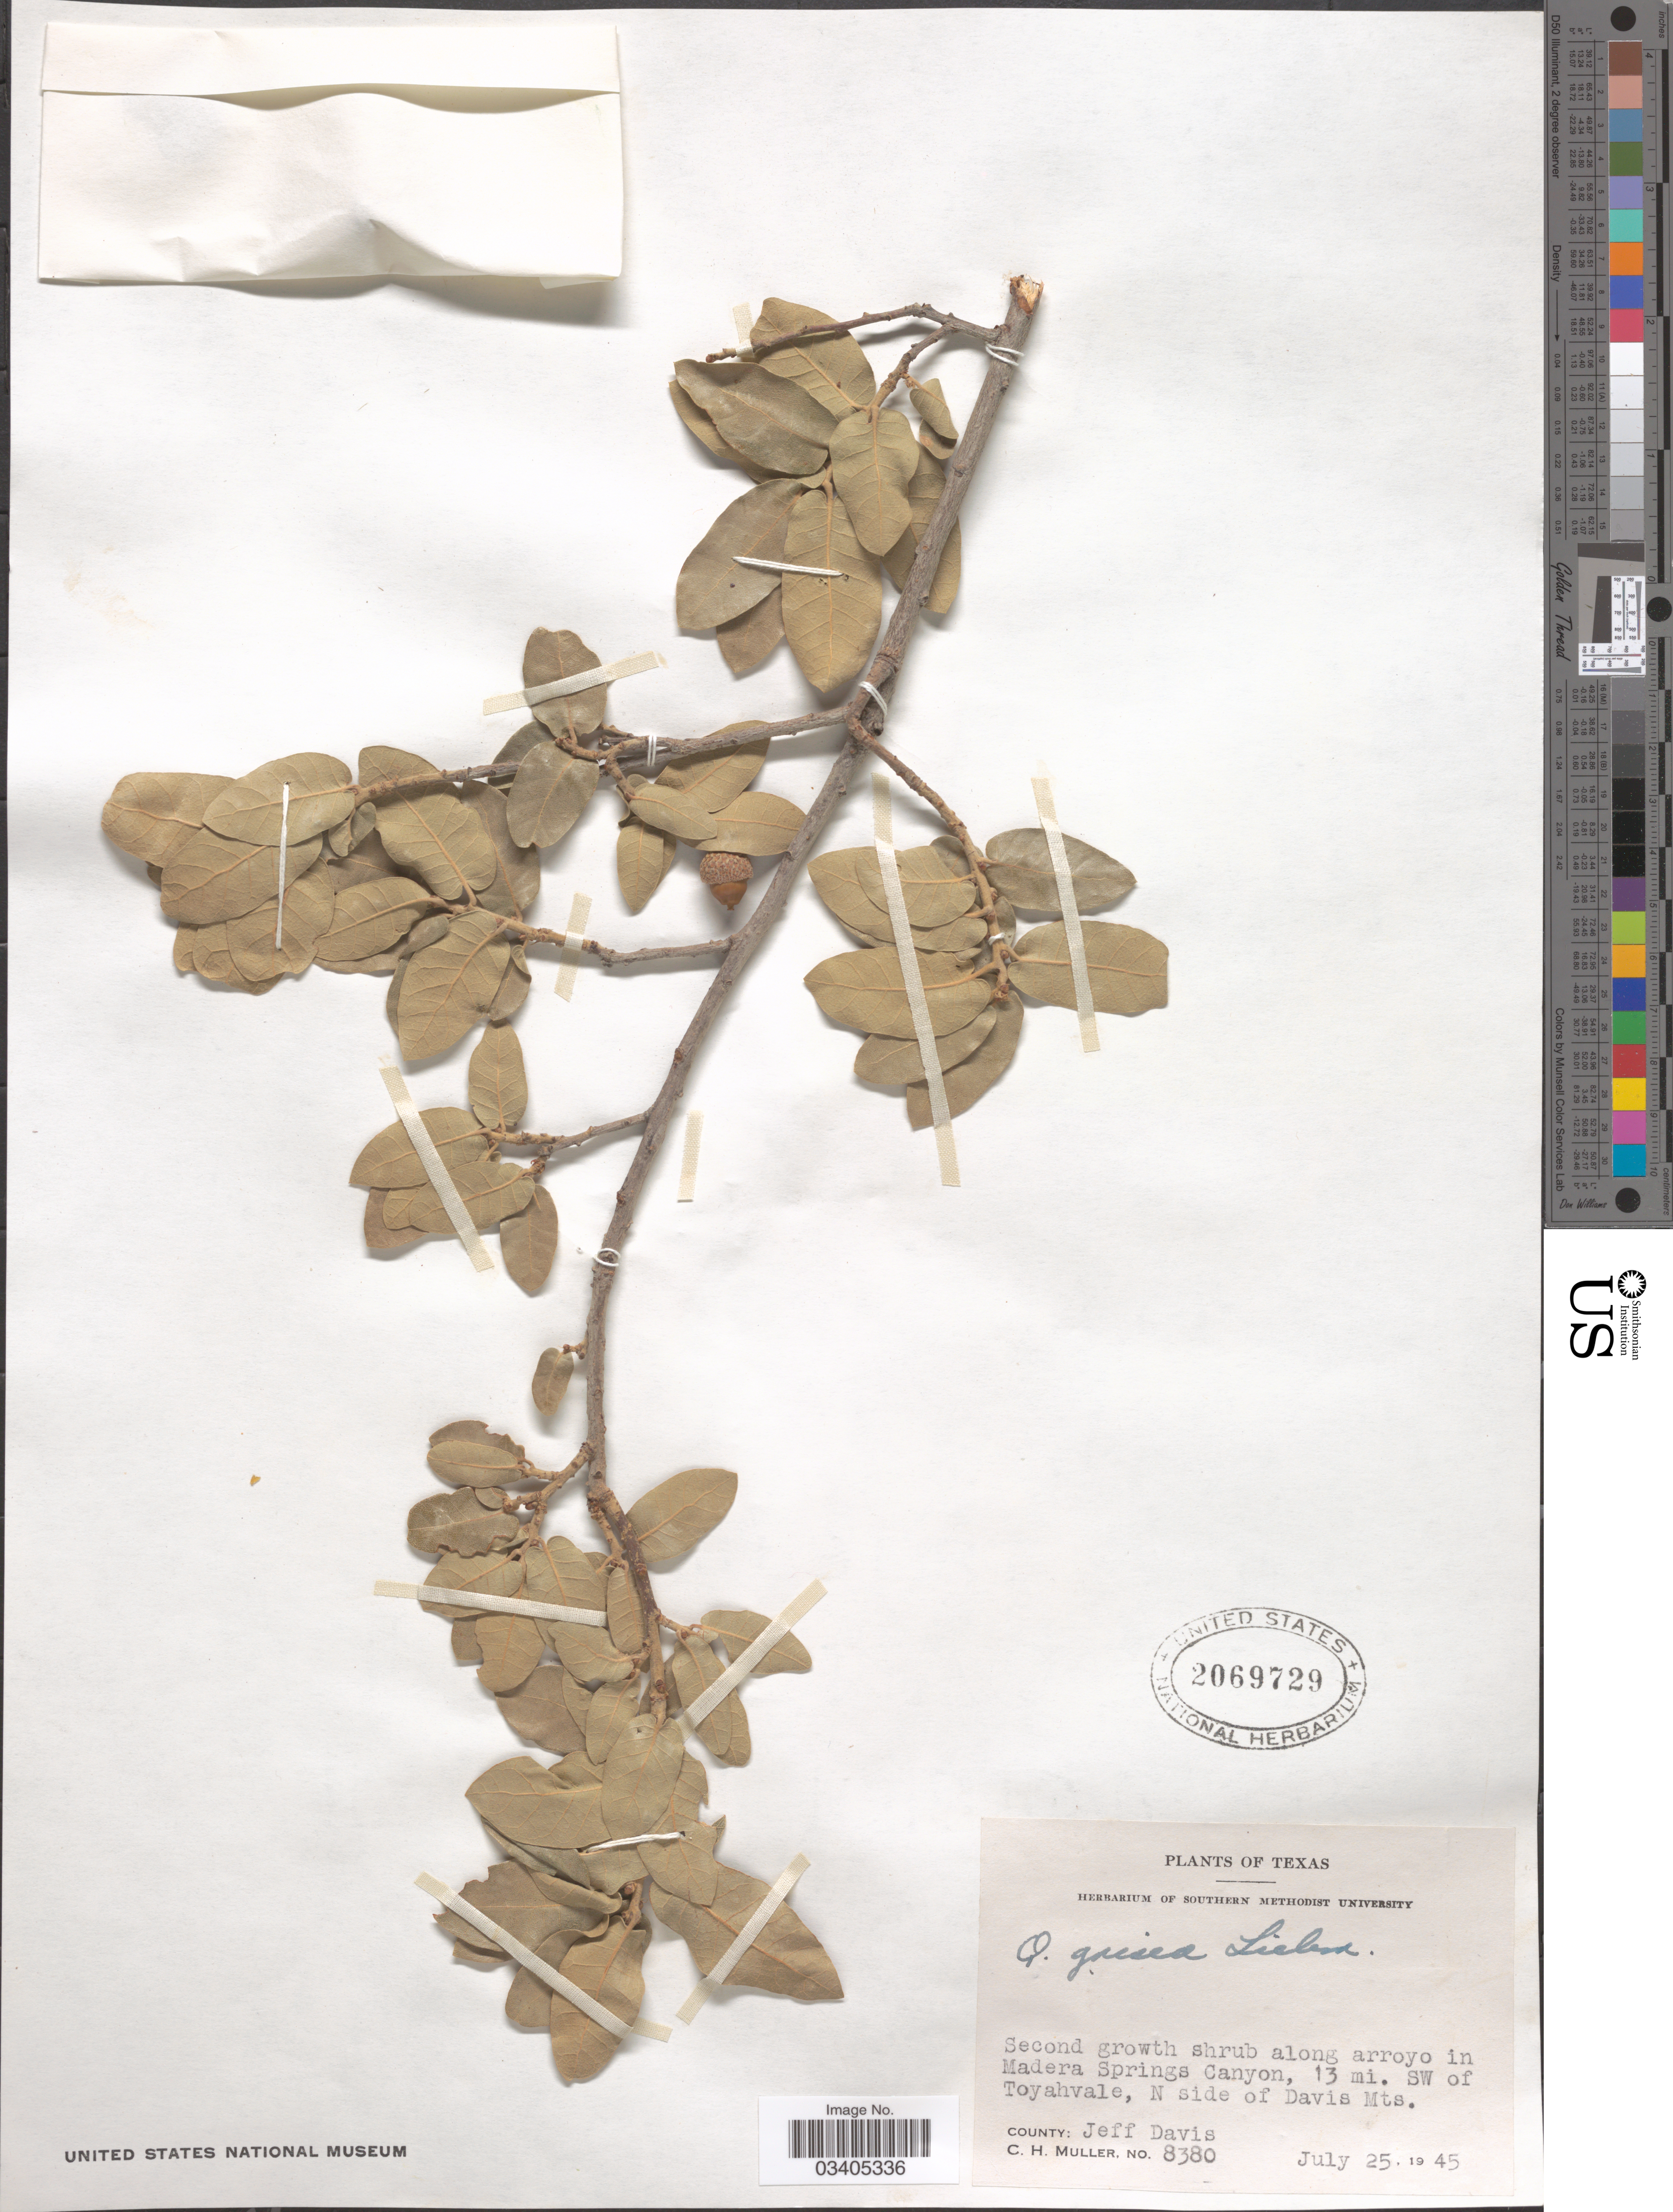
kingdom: Plantae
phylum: Tracheophyta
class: Magnoliopsida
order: Fagales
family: Fagaceae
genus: Quercus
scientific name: Quercus grisea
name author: Liebm.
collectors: C. H. Mueller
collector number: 8380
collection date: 1945-07-25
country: United States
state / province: Texas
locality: Second growth shrub along arroyo in Madera Springs Canyon, 13 mi. SW of Toyahvale, N side of Davis Mts. County: Jeff Davis.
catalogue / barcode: US 2069729